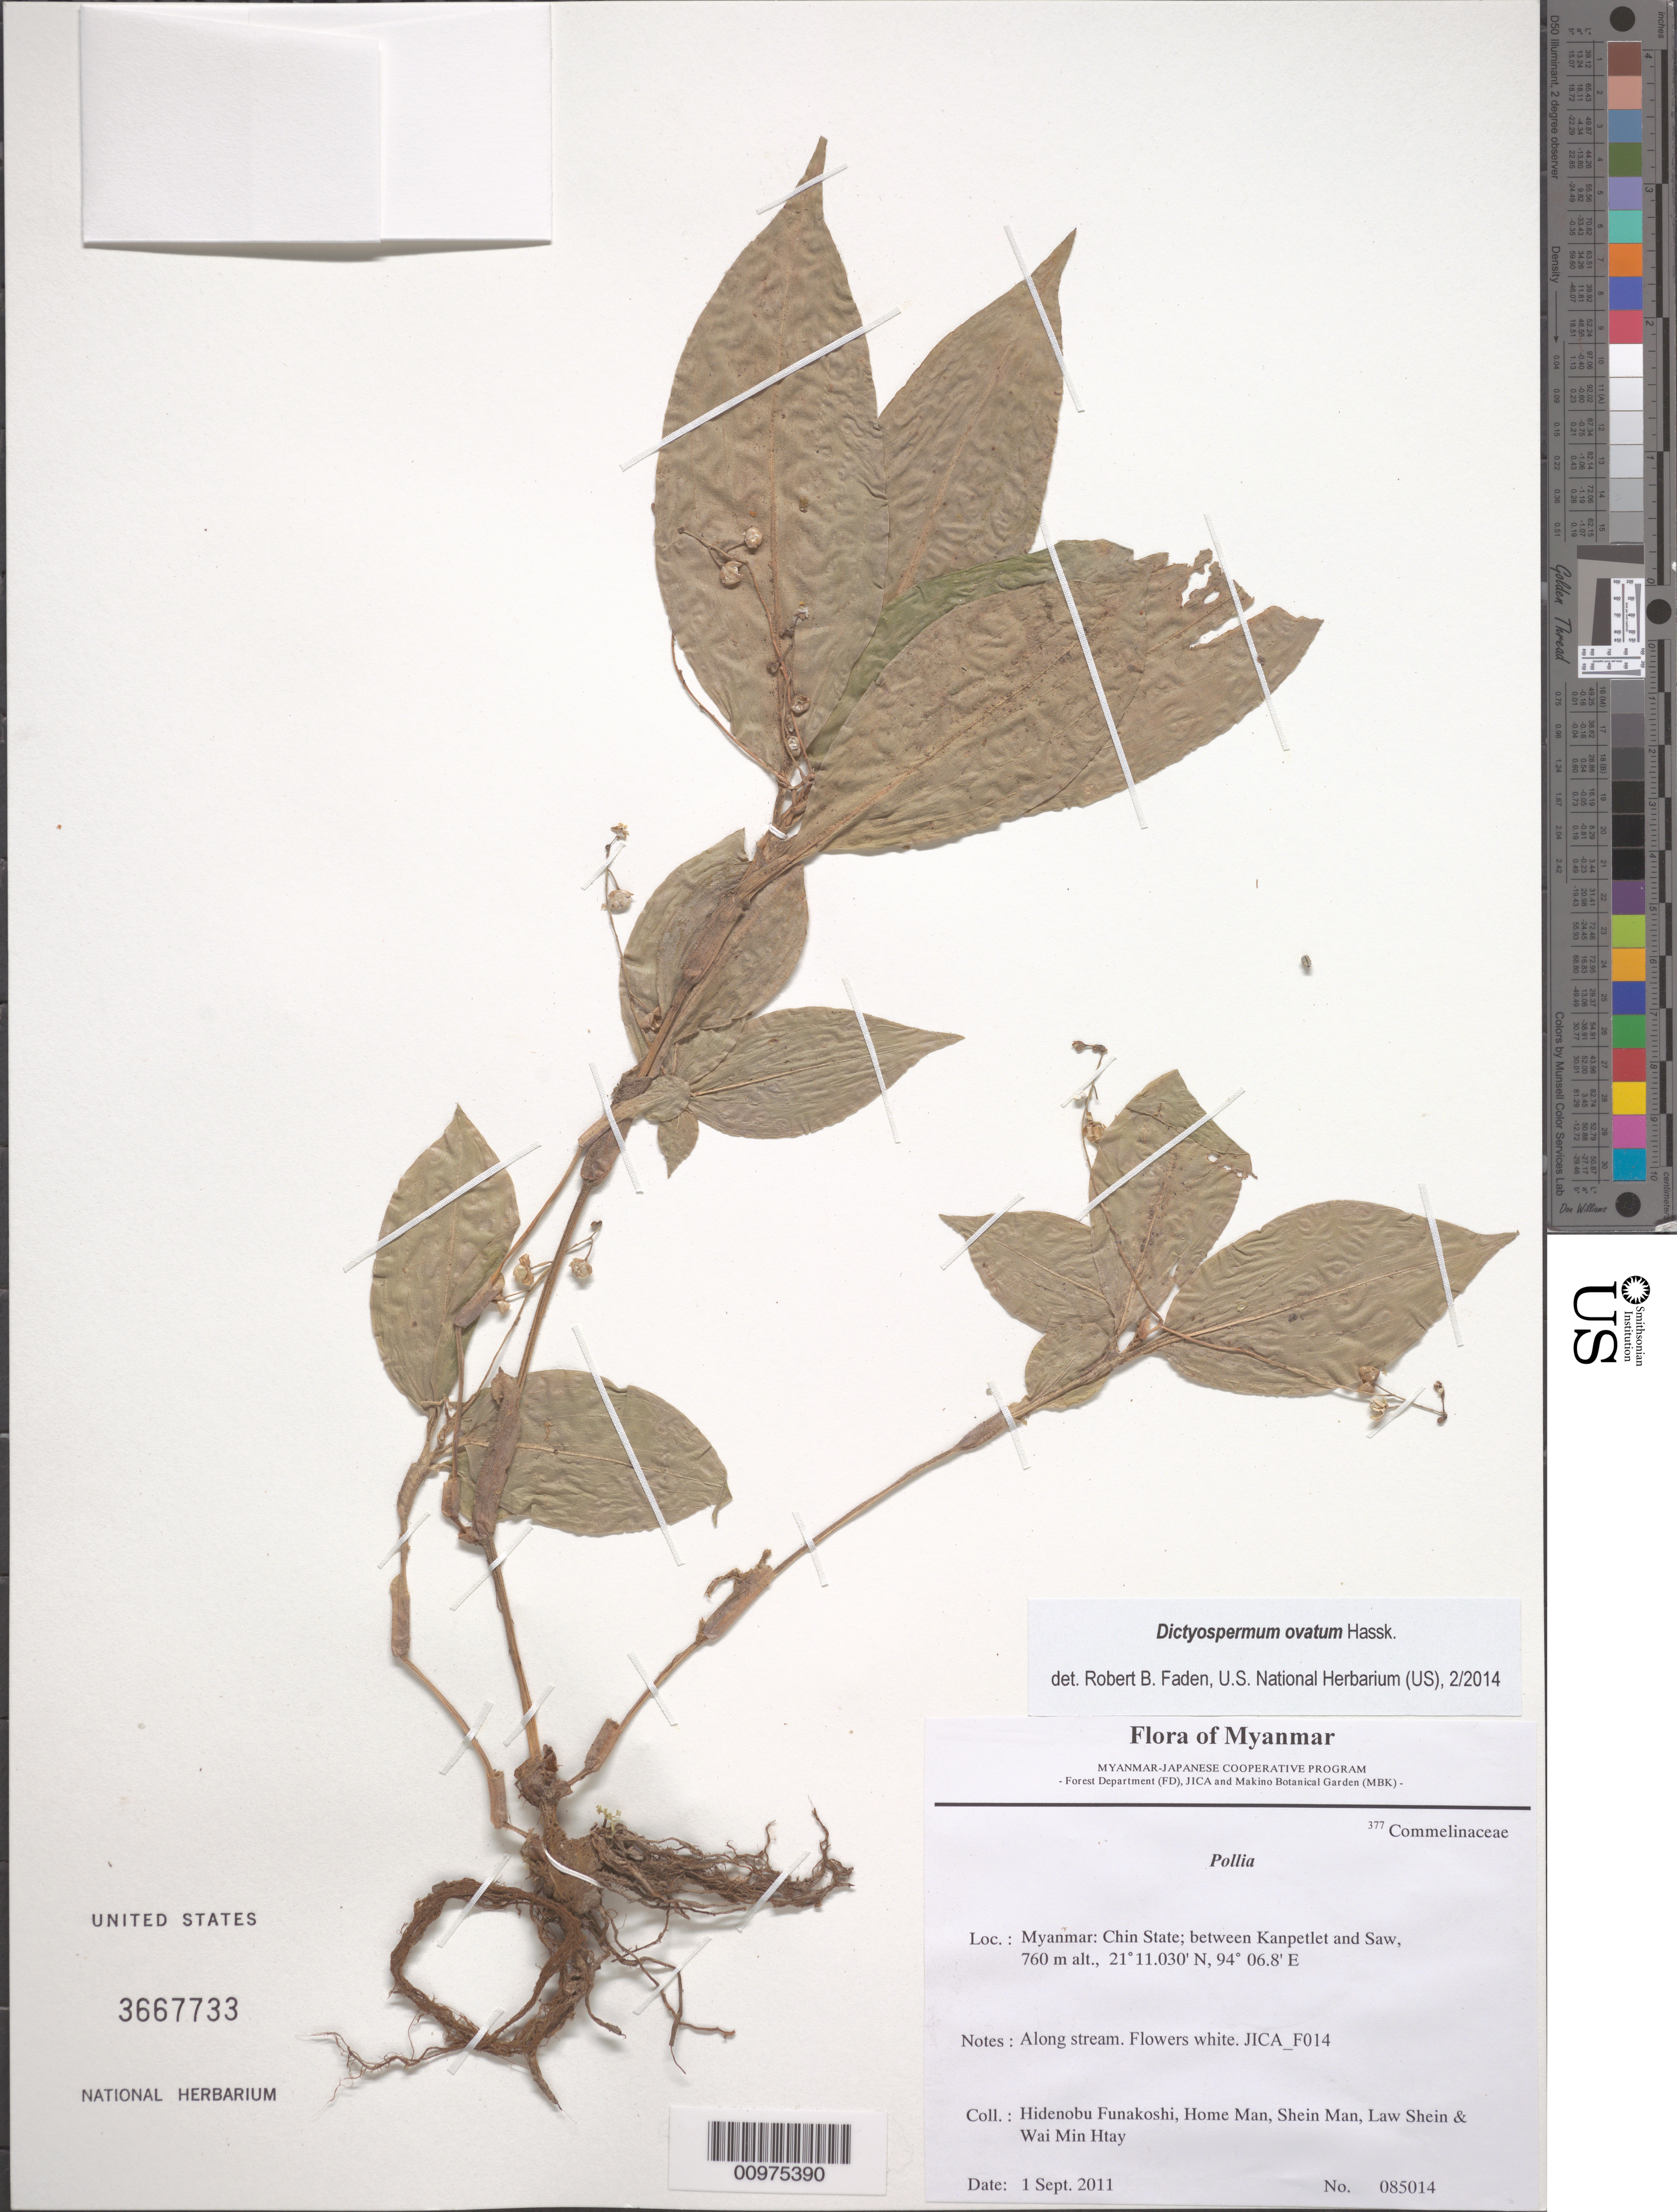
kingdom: Plantae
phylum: Tracheophyta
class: Liliopsida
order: Commelinales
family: Commelinaceae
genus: Dictyospermum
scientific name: Dictyospermum ovatum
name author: Hassk.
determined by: Faden, Robert B., (US), Smithsonian Institution - National Museum of Natural History (UNITED STATES)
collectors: H. Funakoshi et al.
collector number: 085014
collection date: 2011-09-01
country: Myanmar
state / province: Chin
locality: between Kanpetlet and Saw.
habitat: Along stream.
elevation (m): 760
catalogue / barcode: US 3667733